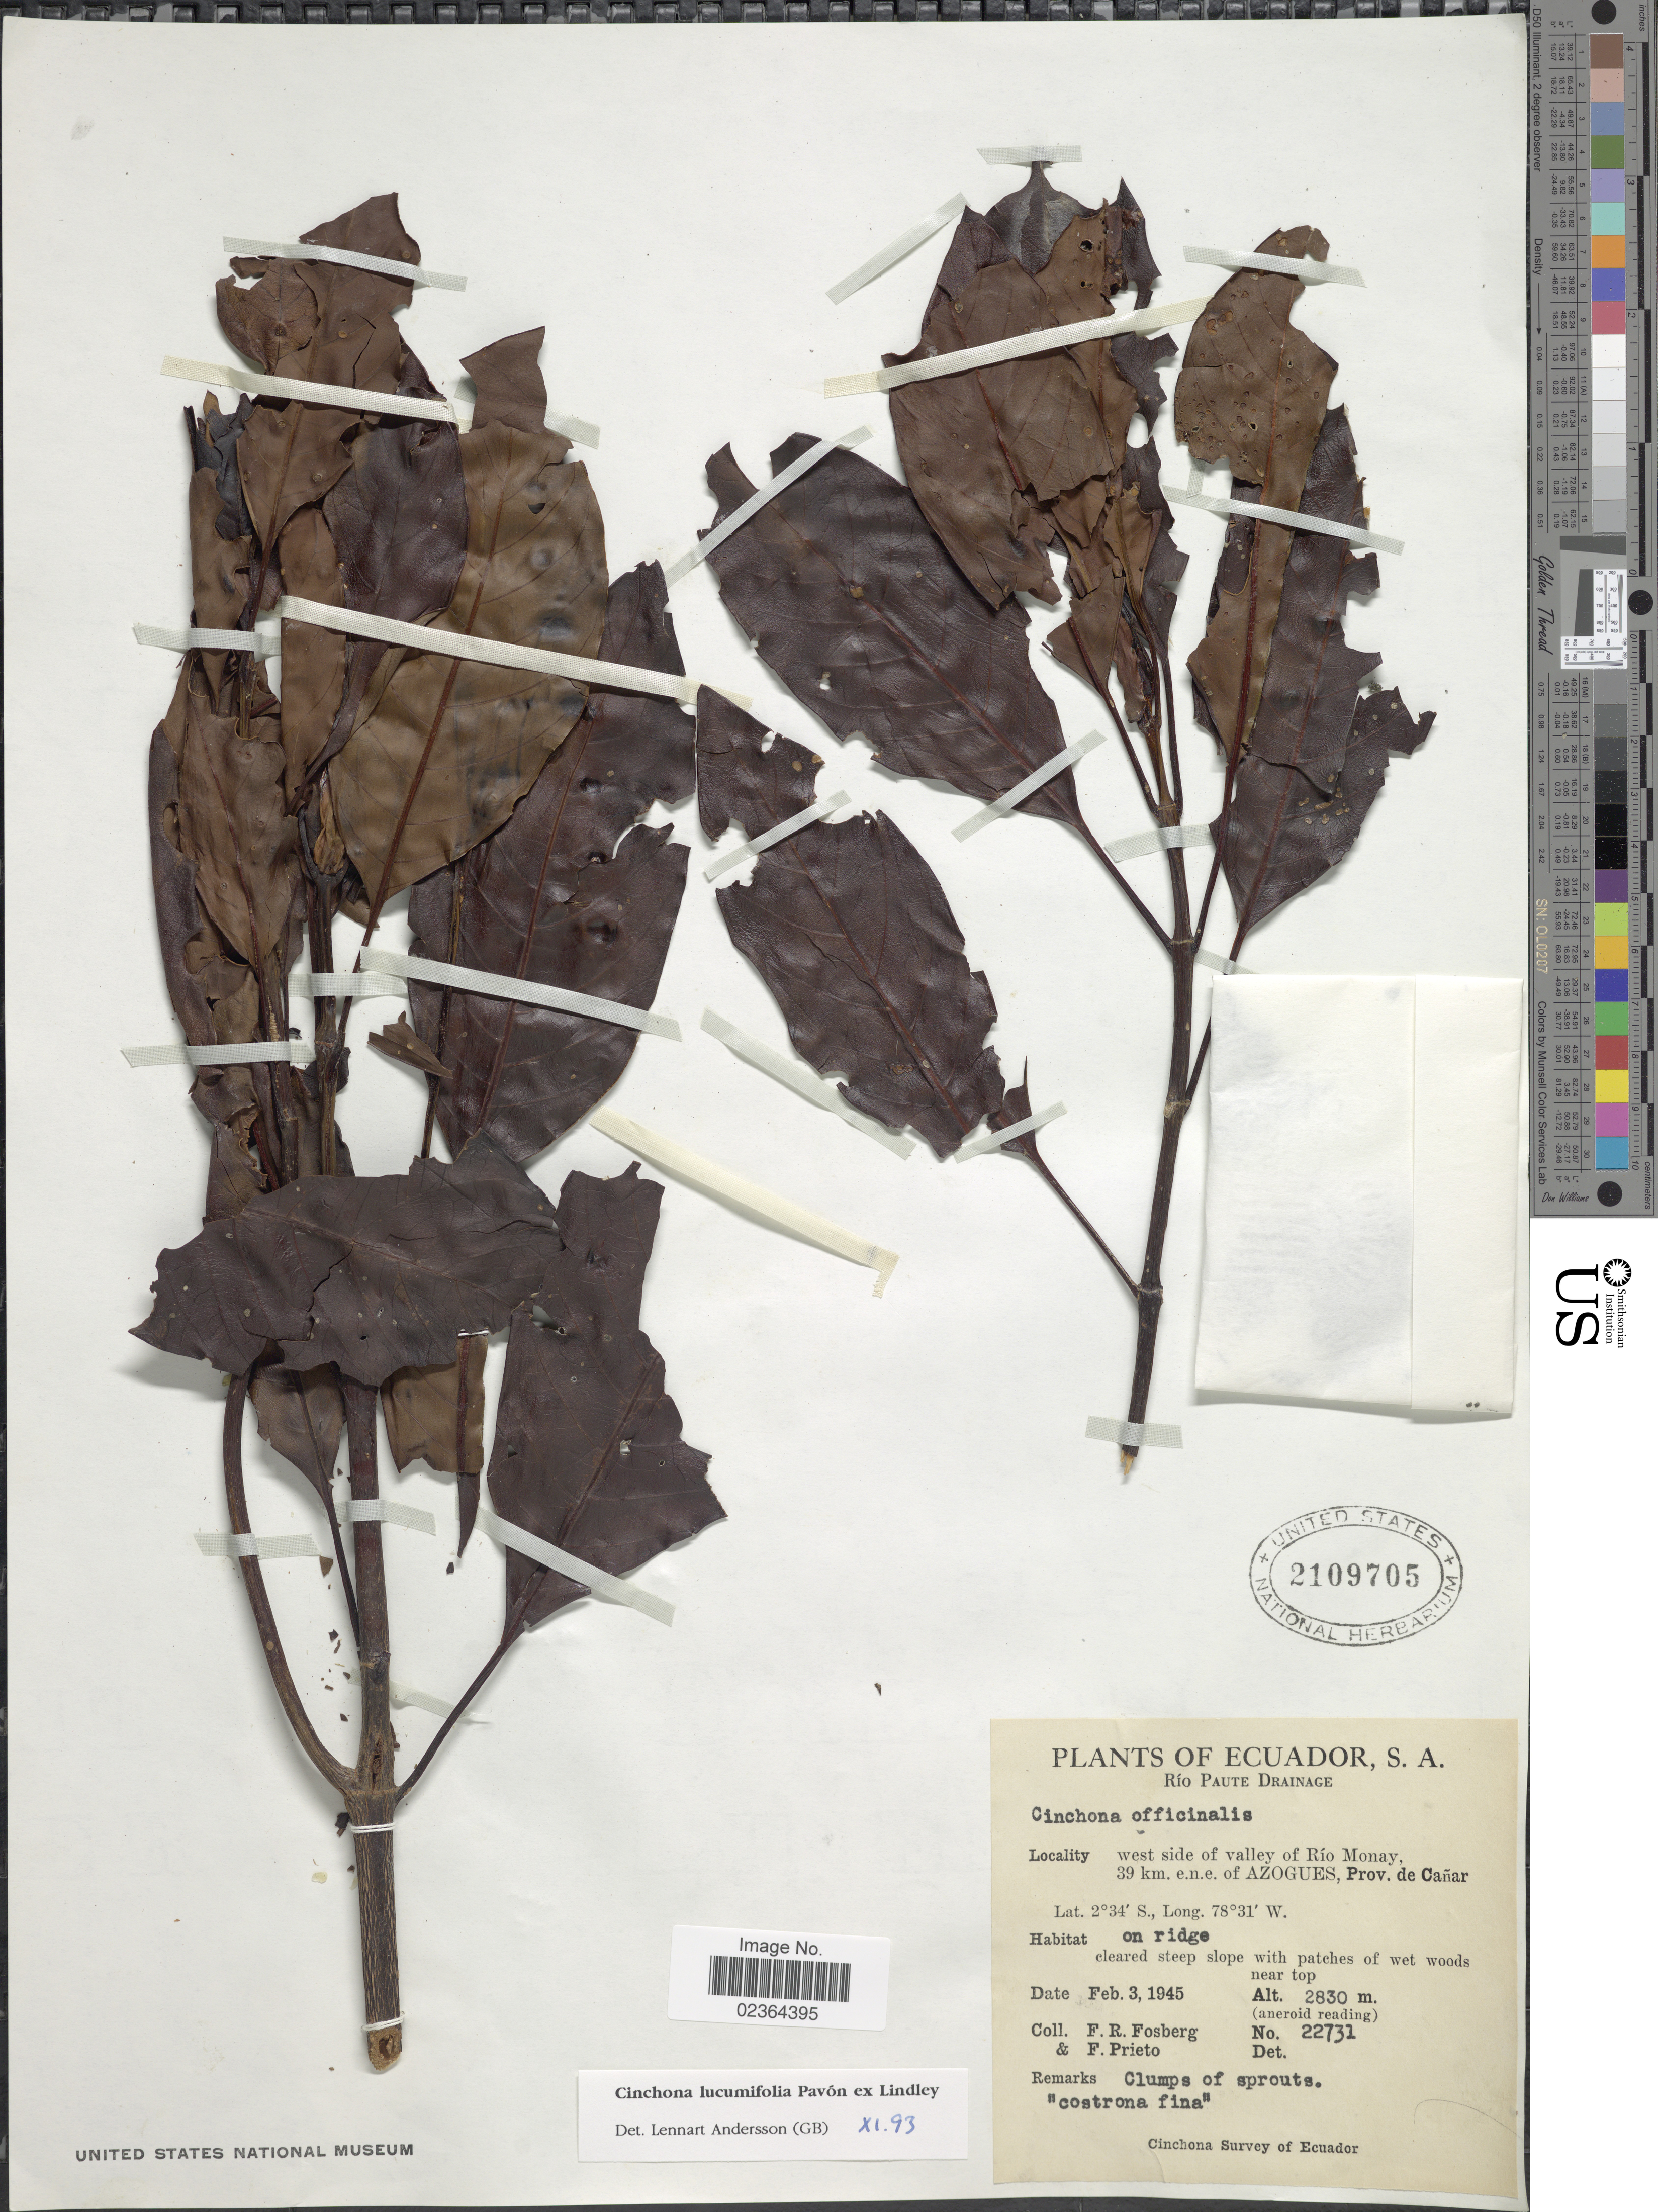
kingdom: Plantae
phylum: Tracheophyta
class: Magnoliopsida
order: Gentianales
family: Rubiaceae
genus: Cinchona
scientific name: Cinchona lucumifolia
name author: Pav. ex Lindl.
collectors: F. R. Fosberg & F. Prieto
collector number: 22731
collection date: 1945-02-03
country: Ecuador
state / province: Cañar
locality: Rio Paute Drainage, west side of valley of Rio Monay, 39 km e.n.e. of Azogues, Prov. de Canar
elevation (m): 2830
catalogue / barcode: US 2109705